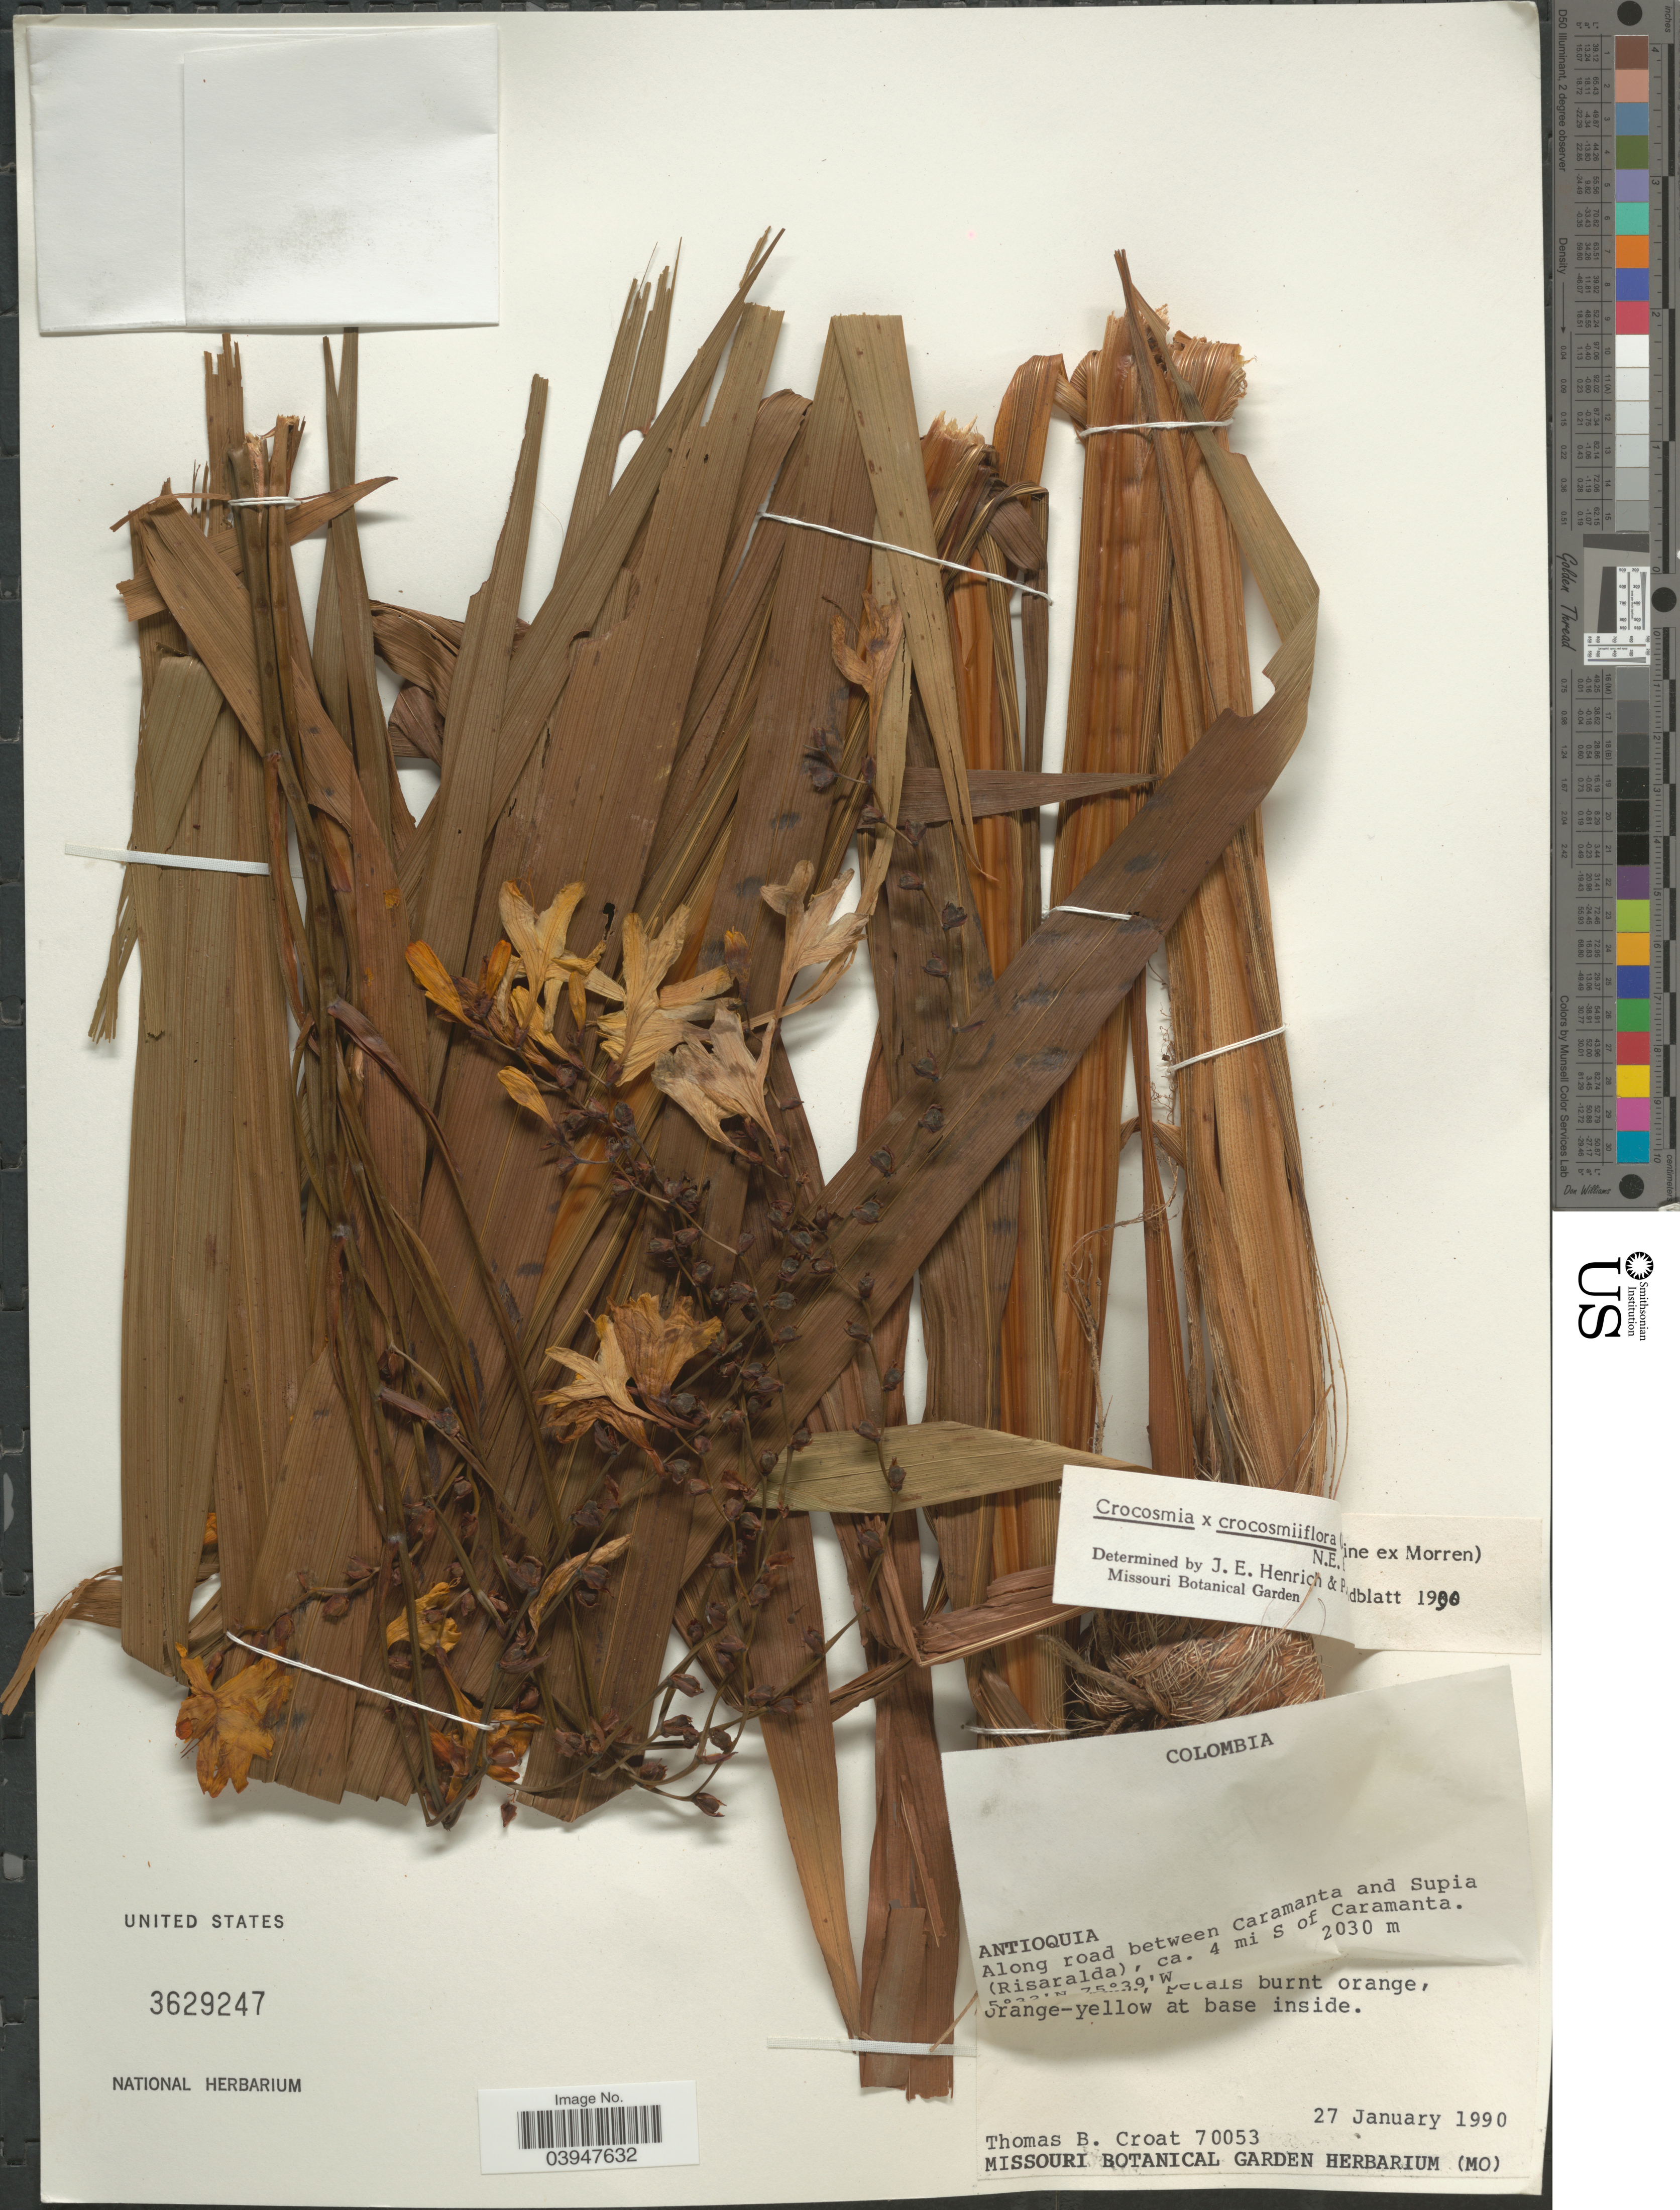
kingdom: Plantae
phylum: Tracheophyta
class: Liliopsida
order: Asparagales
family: Iridaceae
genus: Crocosmia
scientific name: Crocosmia x crocosmiiflora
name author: (Lemoine) N.E. Br.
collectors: T. B. Croat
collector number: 70053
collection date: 1990-01-27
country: Colombia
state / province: Antioquia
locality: Along road between Caramanta and Supia (Risaralda), ca. 4 mi S of Caramanta.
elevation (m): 2030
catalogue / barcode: US 3629247